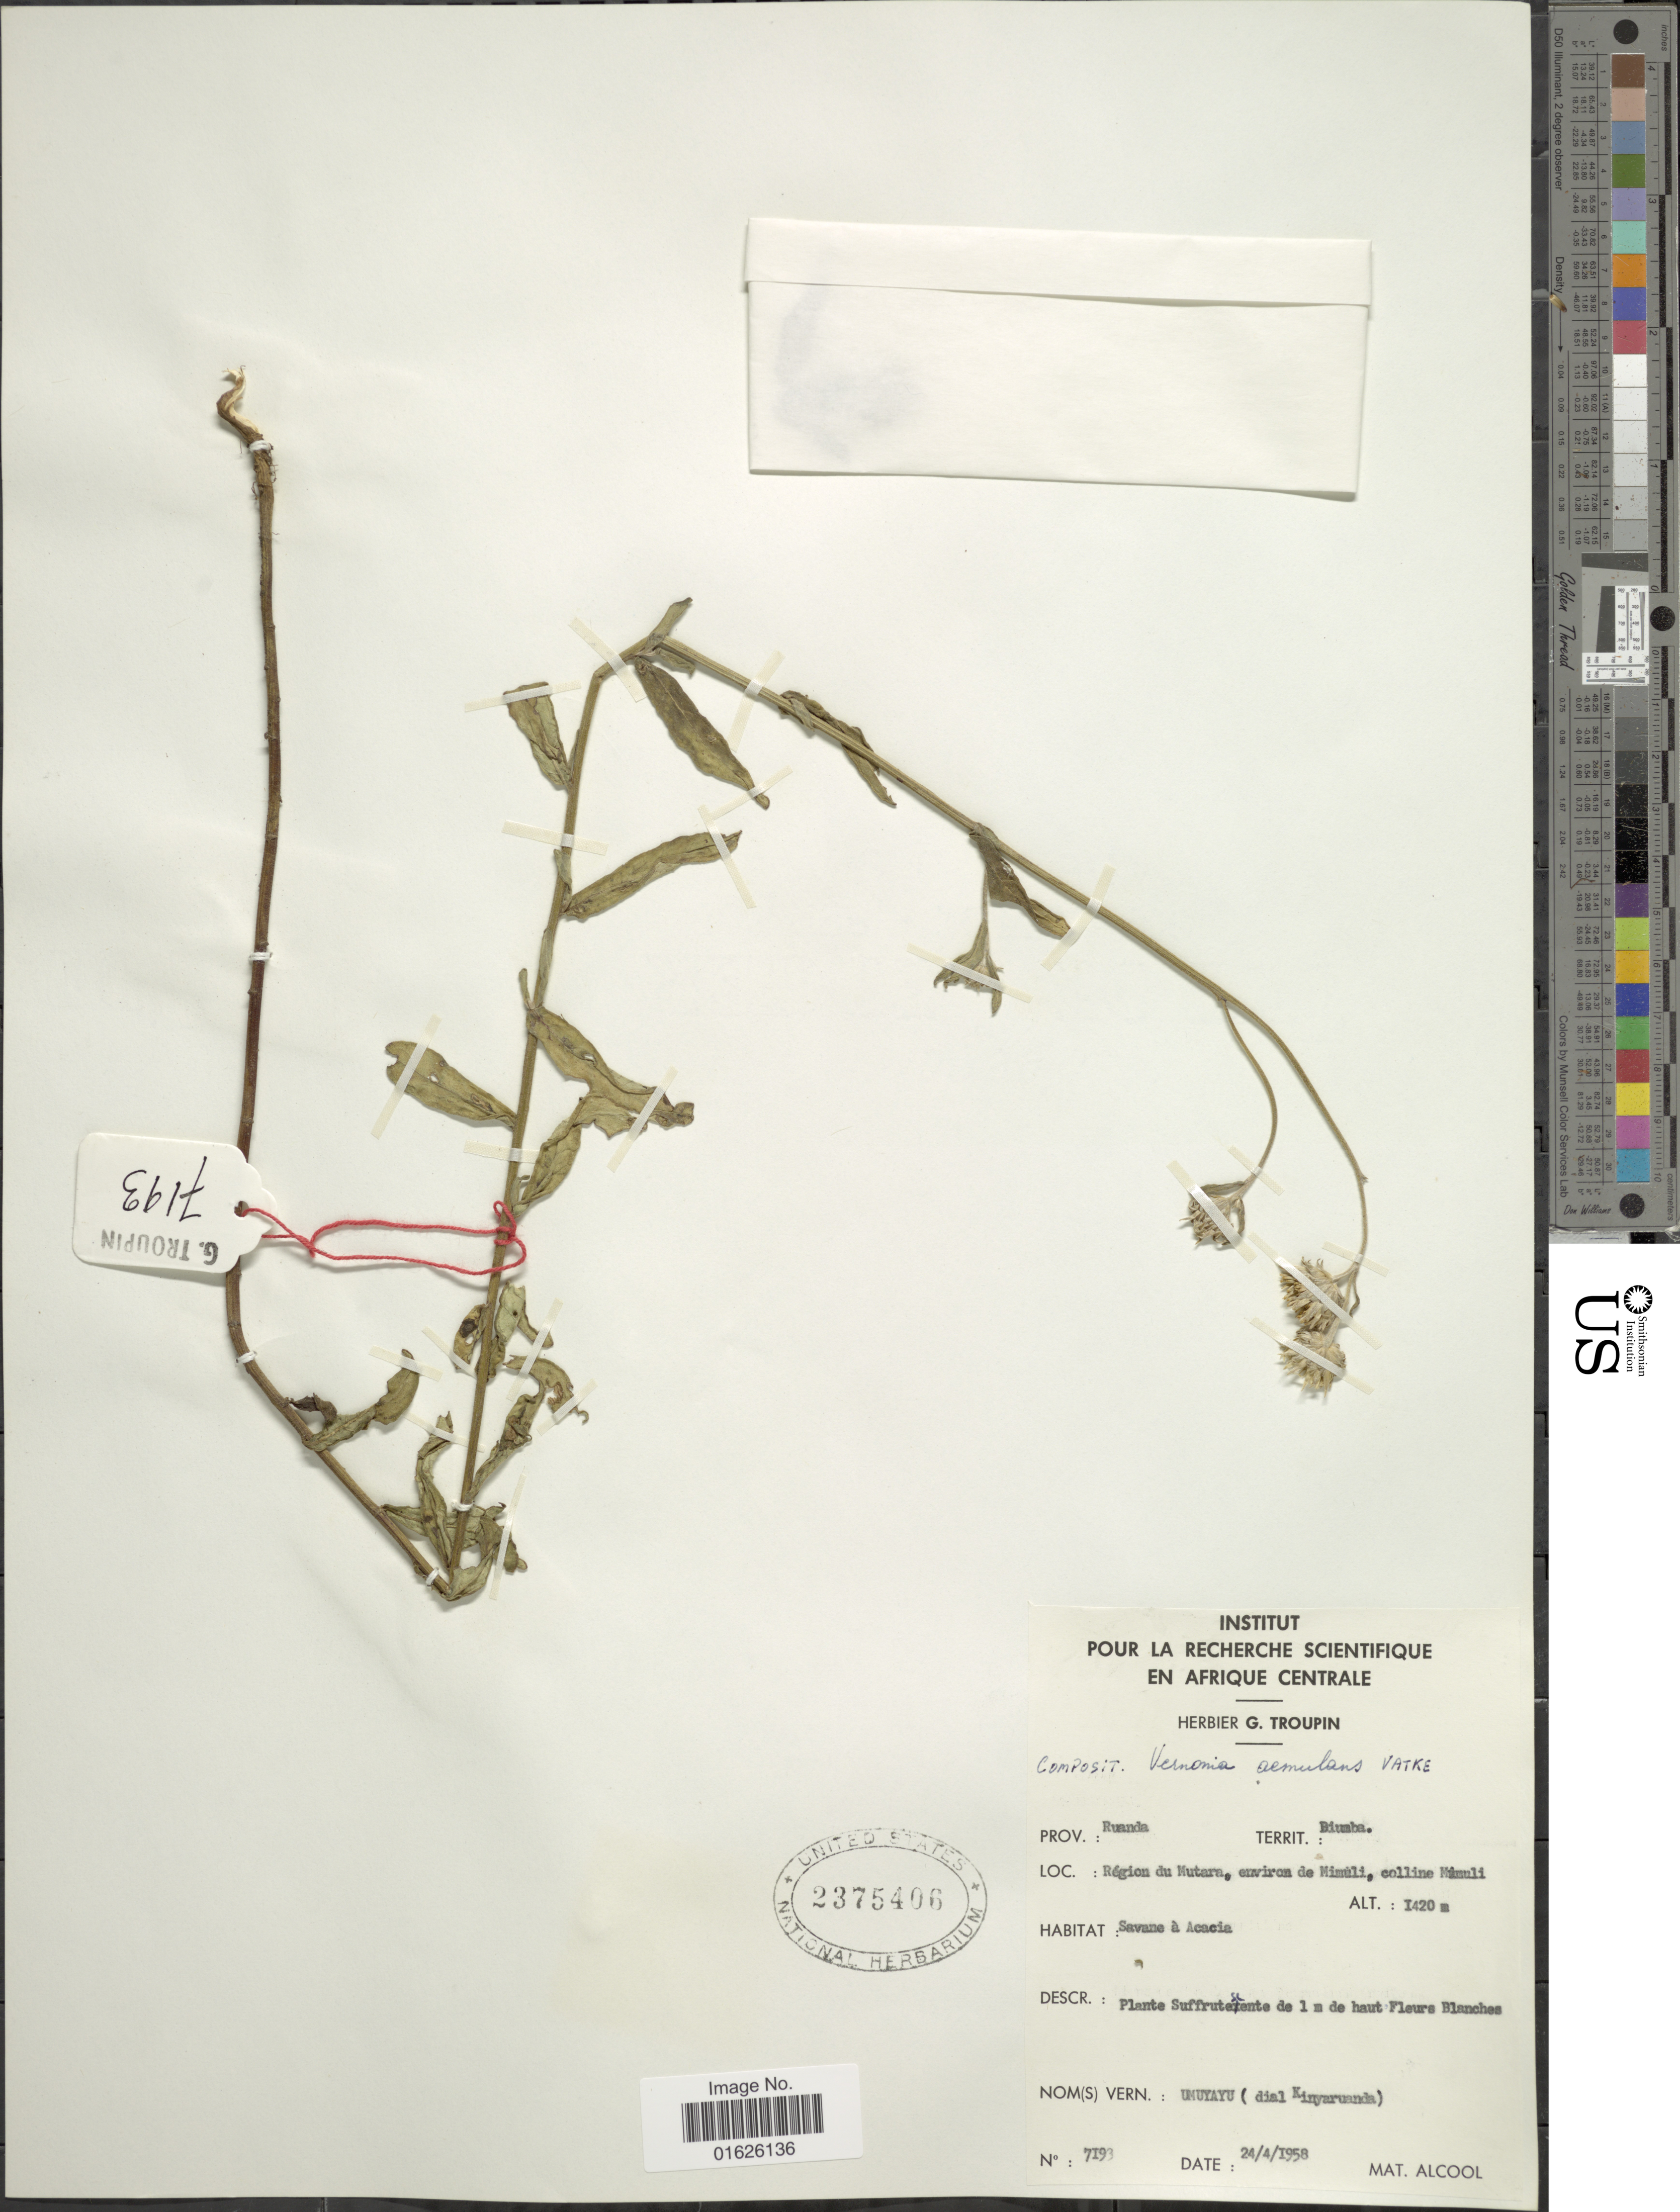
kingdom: Plantae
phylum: Tracheophyta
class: Magnoliopsida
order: Asterales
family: Asteraceae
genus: Vernoniastrum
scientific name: Vernoniastrum aemulans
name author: (Vatke) H. Rob.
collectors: ex herb. G. Troupin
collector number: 7193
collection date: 1958-04-24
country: Rwanda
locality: Prov. Ruanda, Territ.: Biumba, Region du Mutara, environ de Mimuli, colline Mimuli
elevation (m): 1420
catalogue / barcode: US 2375406